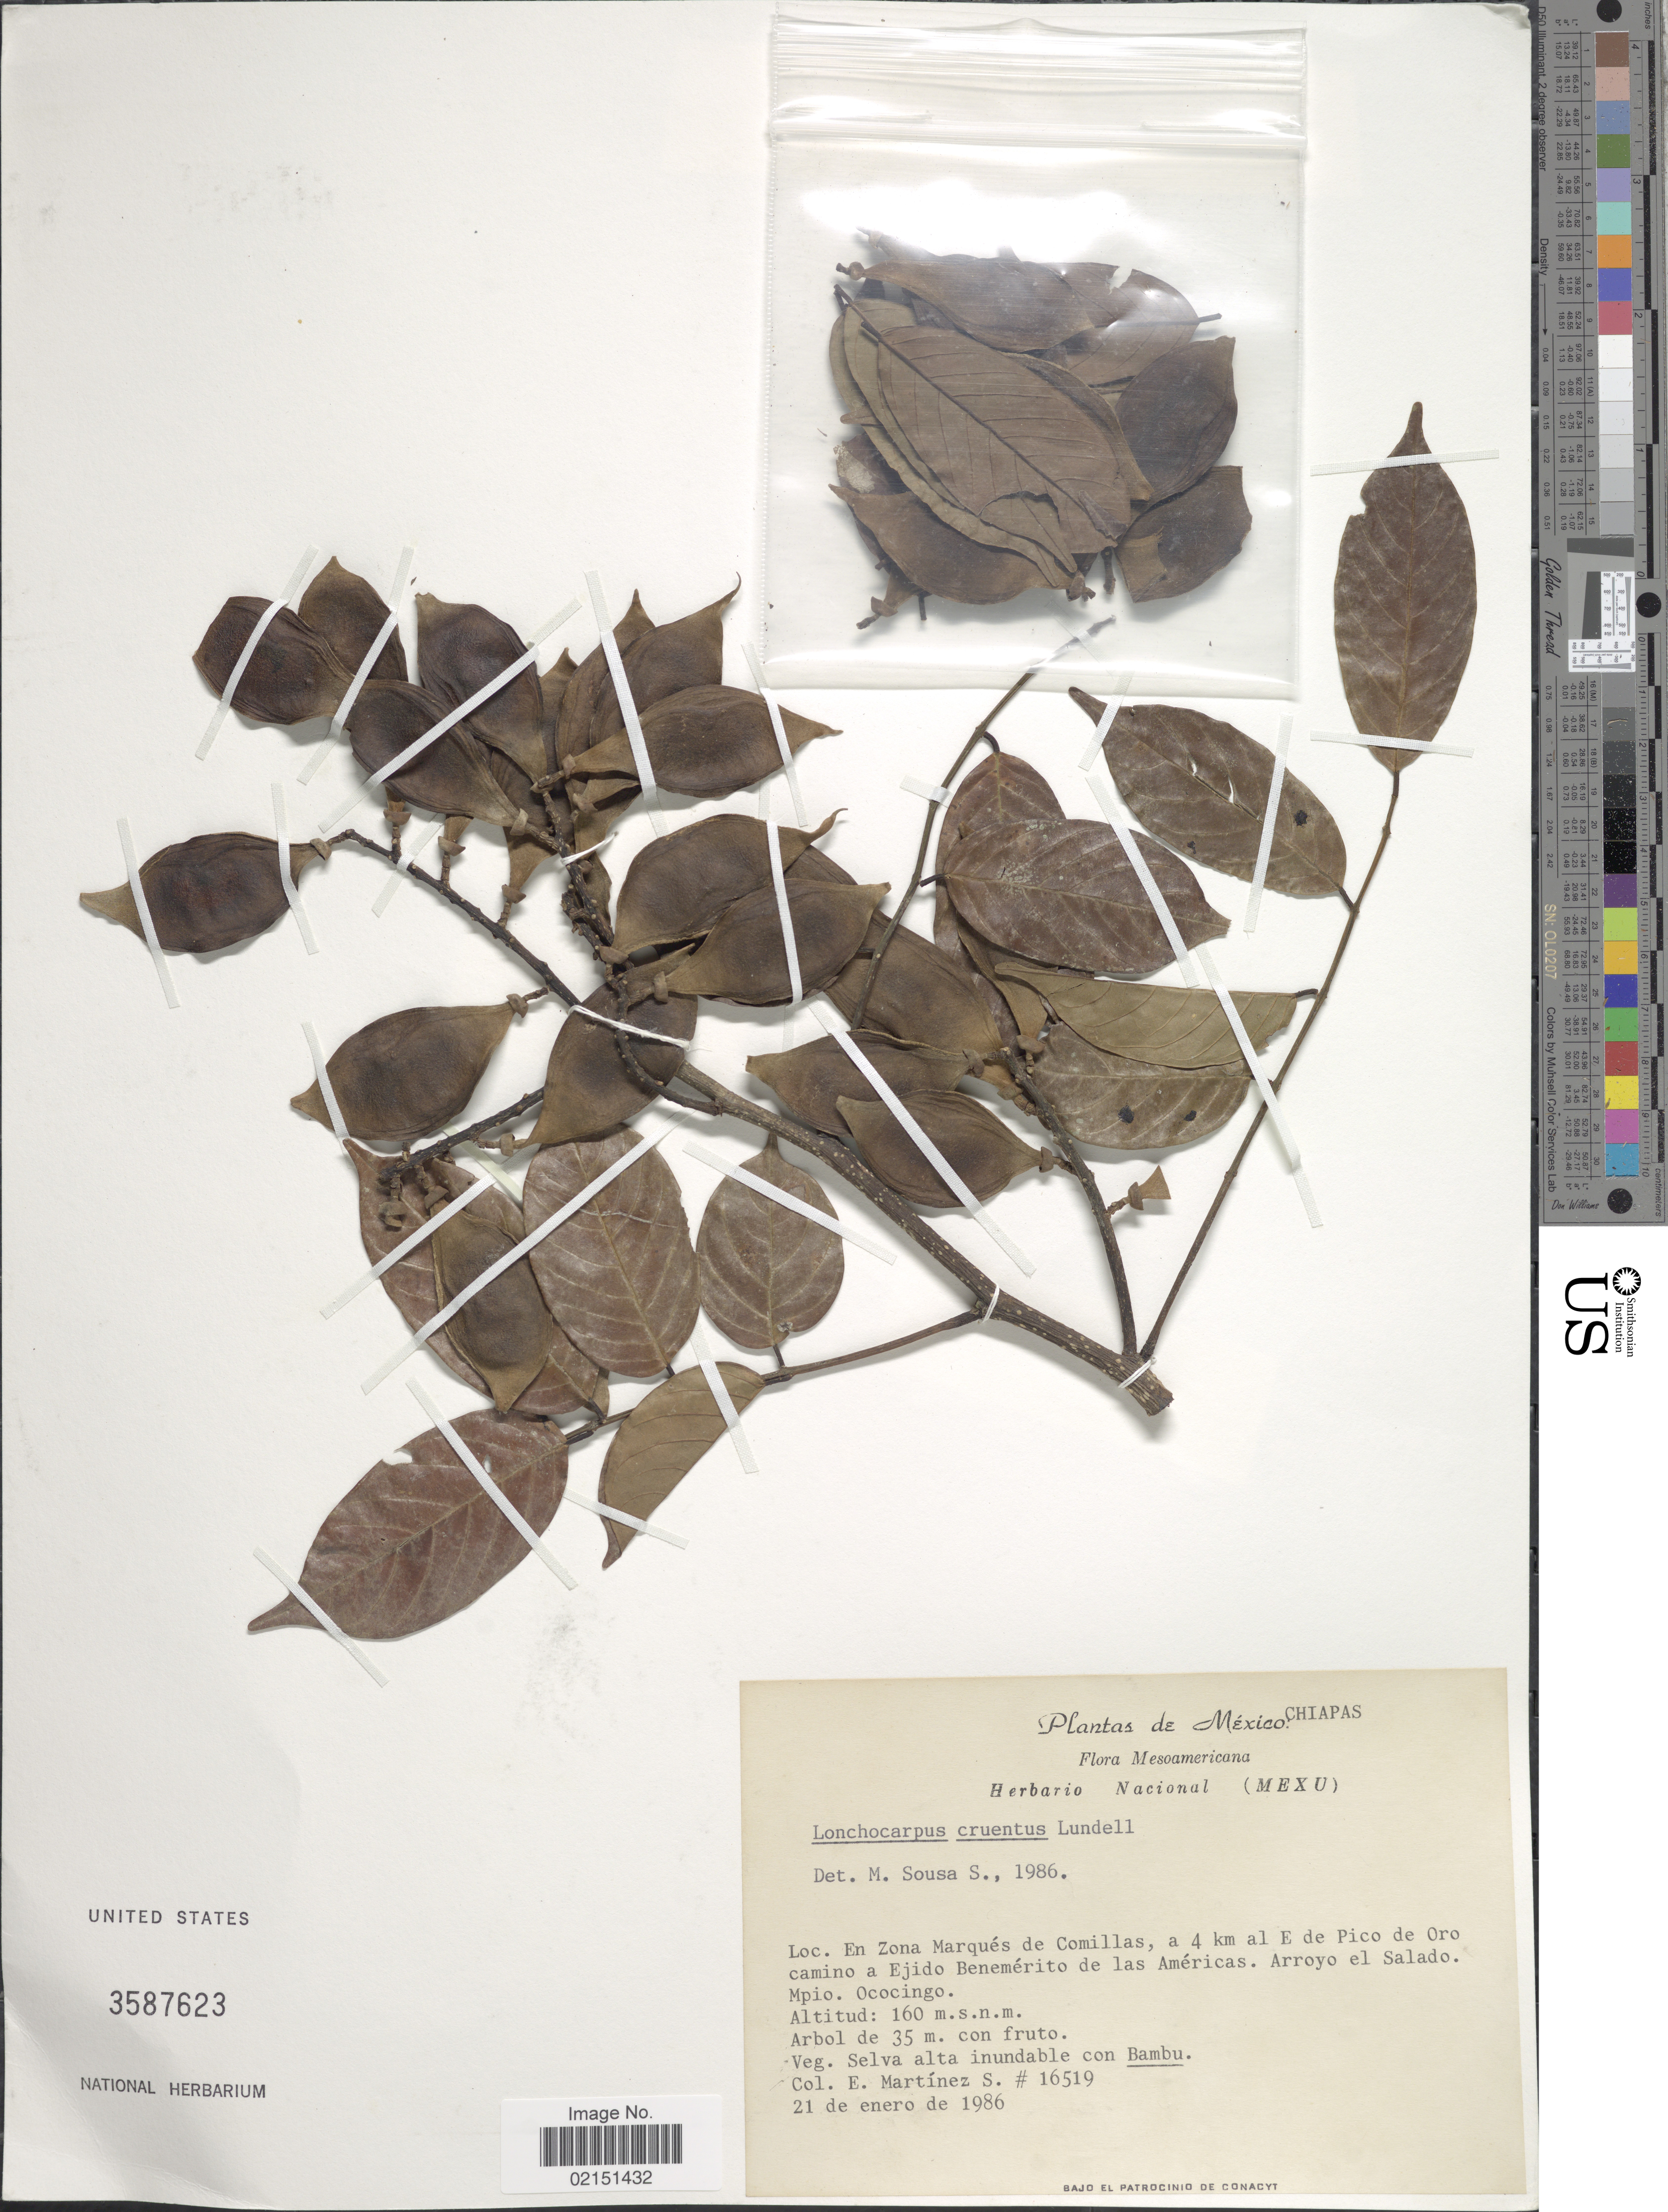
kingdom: Plantae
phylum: Tracheophyta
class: Magnoliopsida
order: Fabales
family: Fabaceae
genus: Lonchocarpus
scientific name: Lonchocarpus cruentus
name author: Lundell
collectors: E. M. Martínez S.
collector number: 16519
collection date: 1986-01-21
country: Mexico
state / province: Chiapas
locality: En Zona marques de Comillas, a 4 km al E de Pico de Oro camino a Ejido Benemerito de las Americas, Arroyo el Salado, Mpio. Ococingo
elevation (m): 160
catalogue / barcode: US 3587623